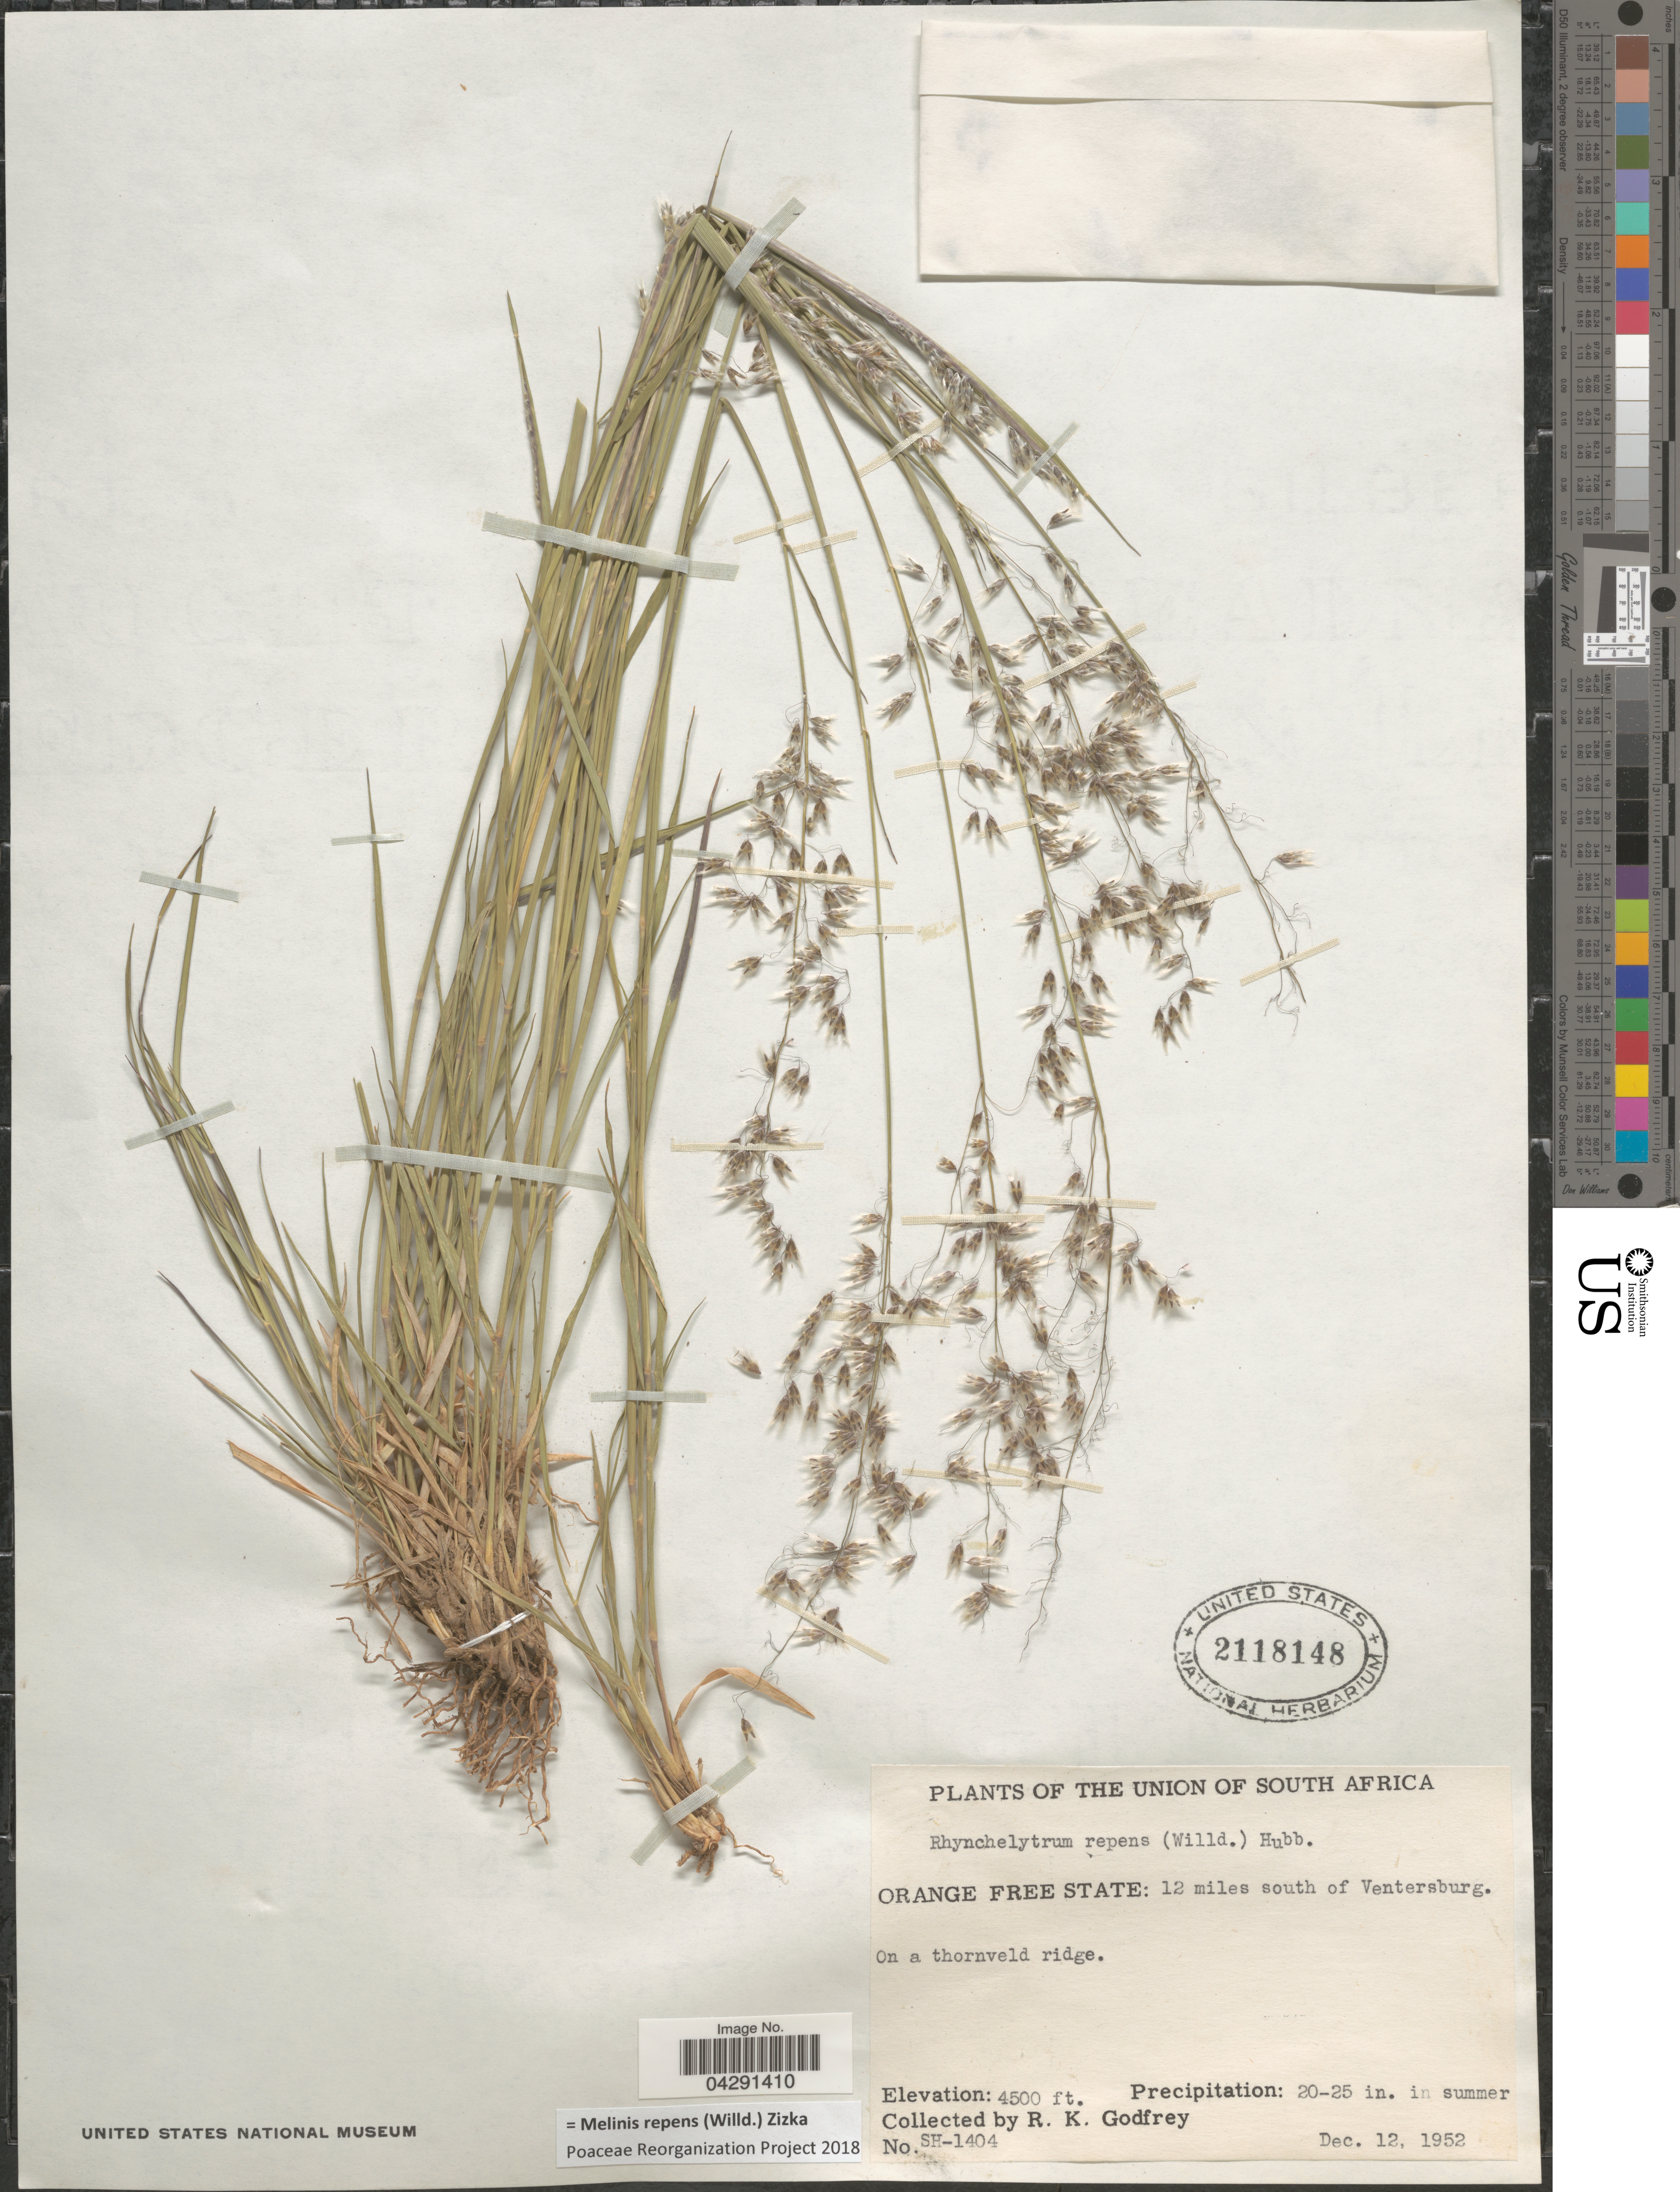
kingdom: Plantae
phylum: Tracheophyta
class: Liliopsida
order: Poales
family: Poaceae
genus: Melinis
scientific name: Melinis repens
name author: (Willd.) Zizka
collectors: R. K. Godfrey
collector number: SH-1404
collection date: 1952-12-12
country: South Africa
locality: The Union of South Africa. Orange Free State: 12 miles south of Ventersburg. On a thornveld ridge.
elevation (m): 1372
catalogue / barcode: US 2118148